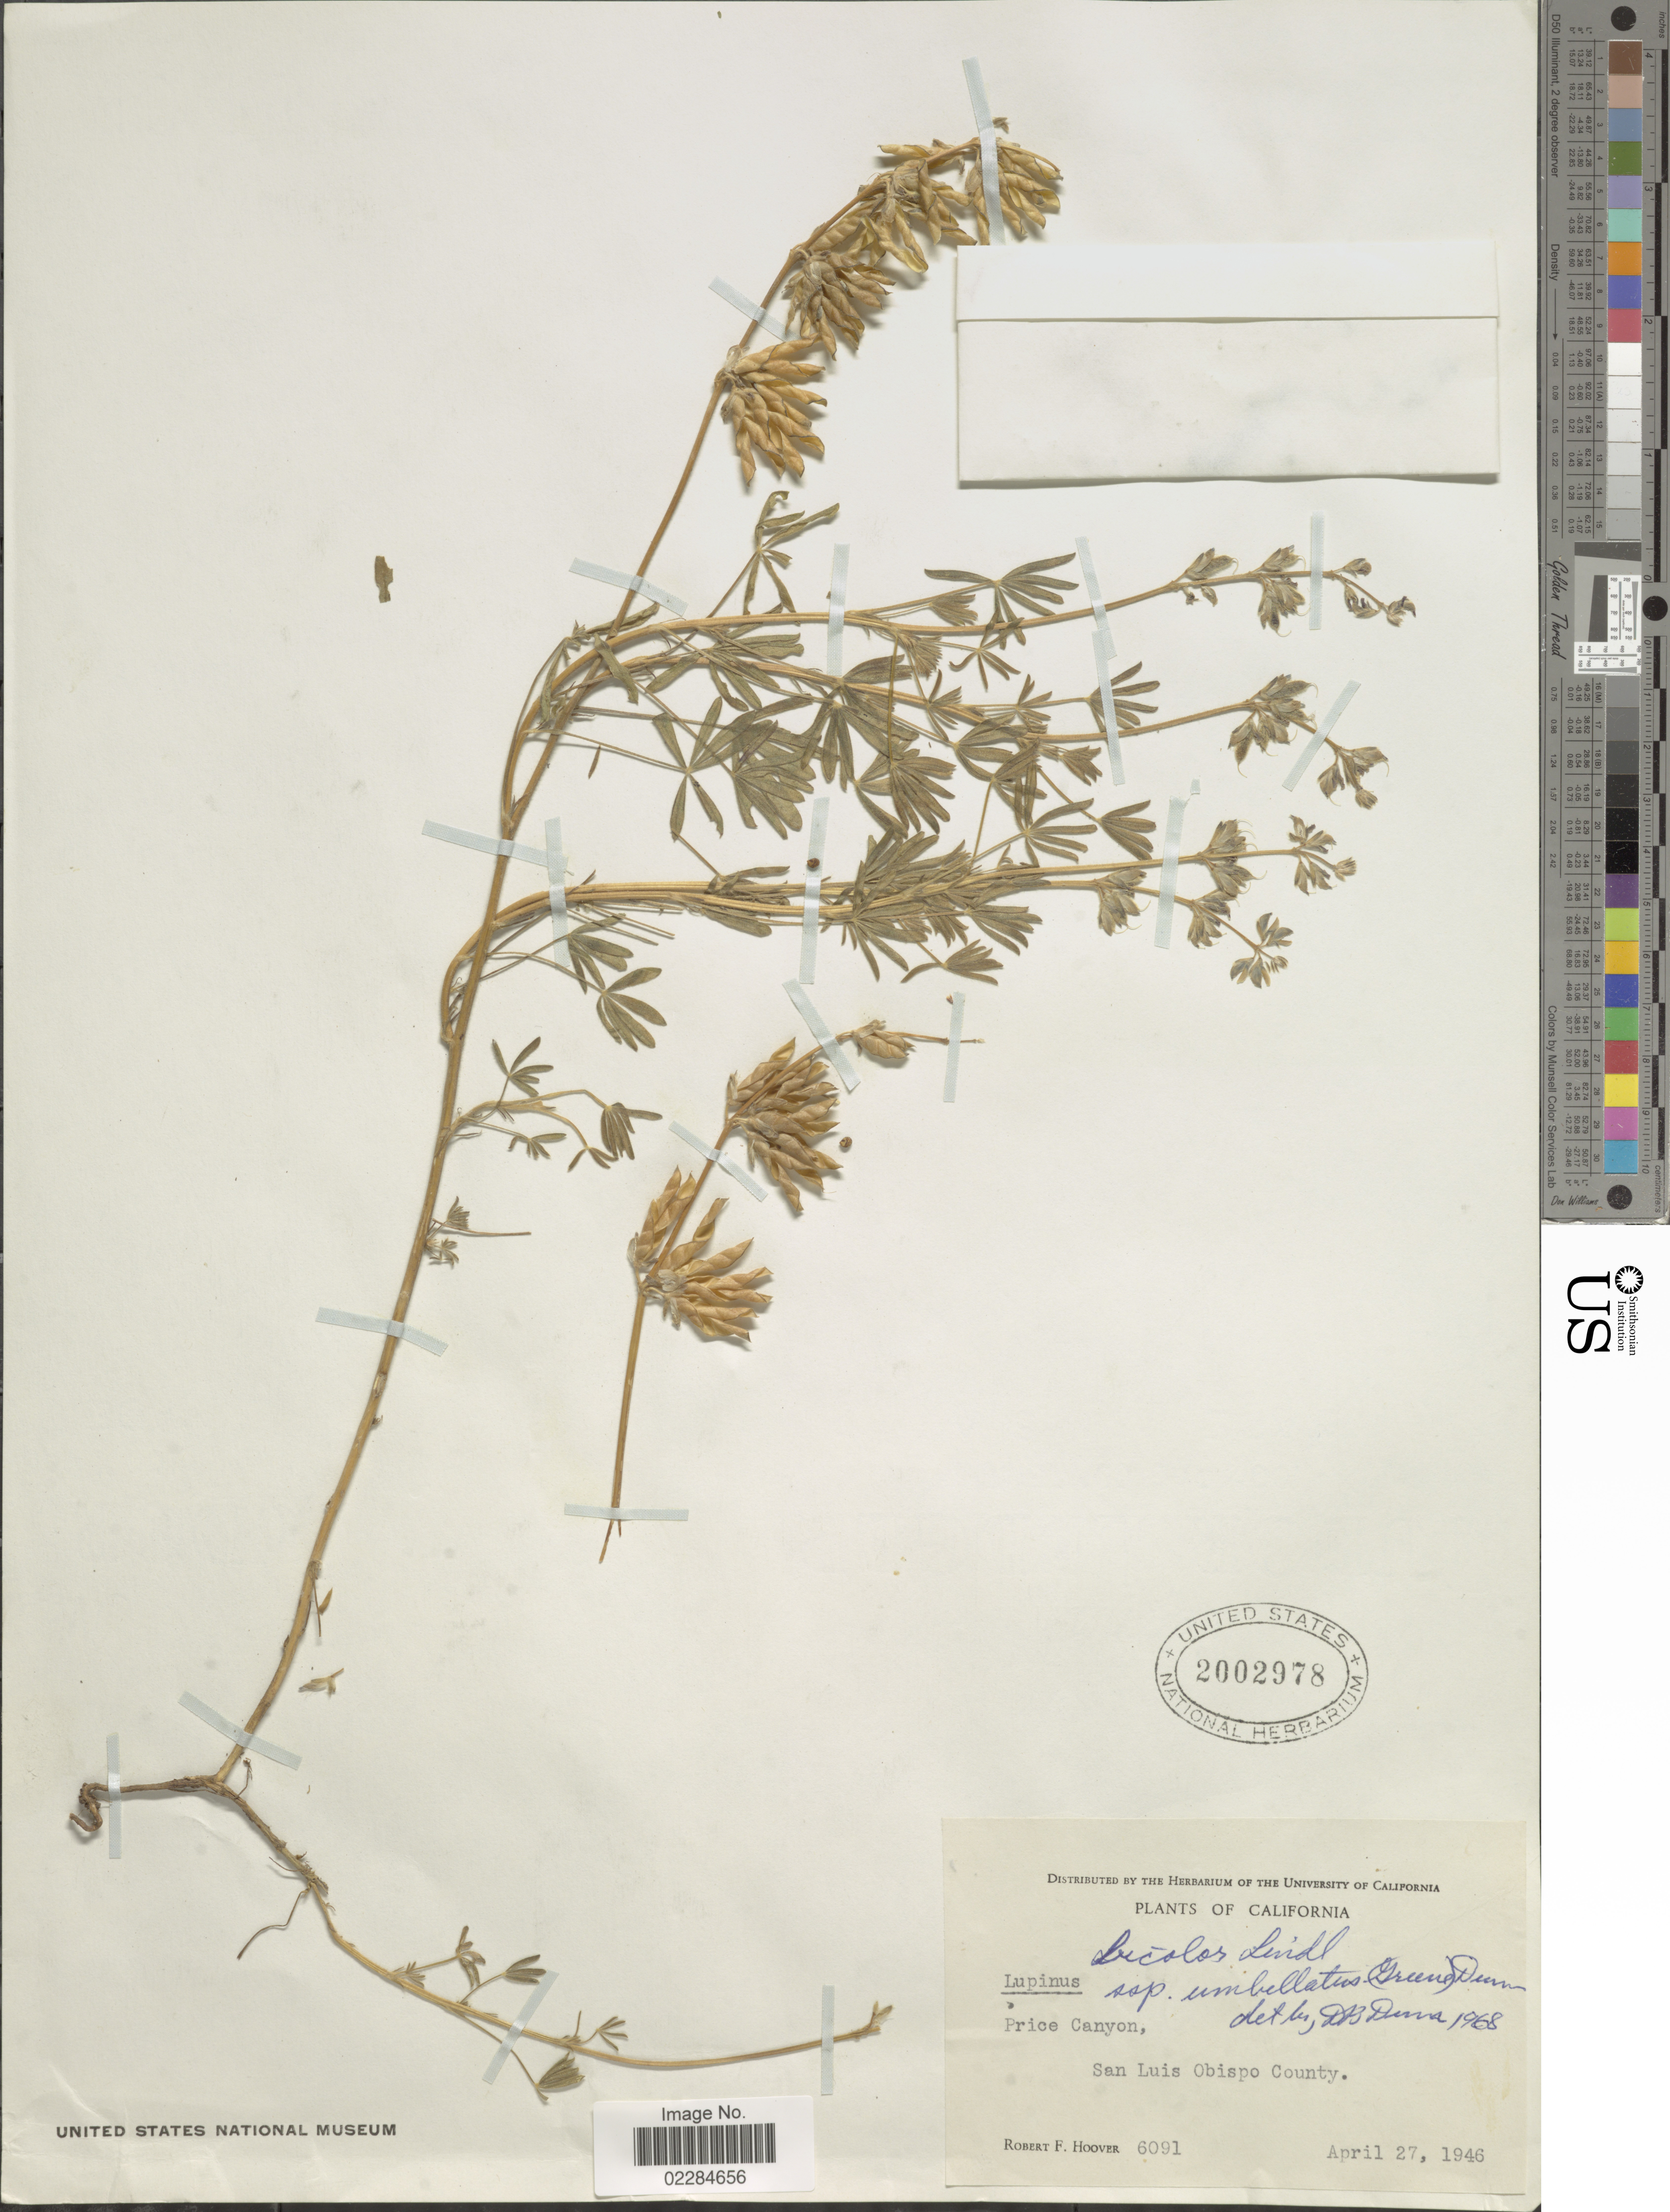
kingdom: Plantae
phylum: Tracheophyta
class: Magnoliopsida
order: Fabales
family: Fabaceae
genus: Lupinus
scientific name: Lupinus bicolor var. umbellatus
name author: (Greene) C.P. Sm.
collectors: R. F. Hoover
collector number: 6091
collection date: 1946-04-27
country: United States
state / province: California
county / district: San Luis Obispo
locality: Prica Canyon, San Luis Obispo County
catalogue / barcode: US 2002978